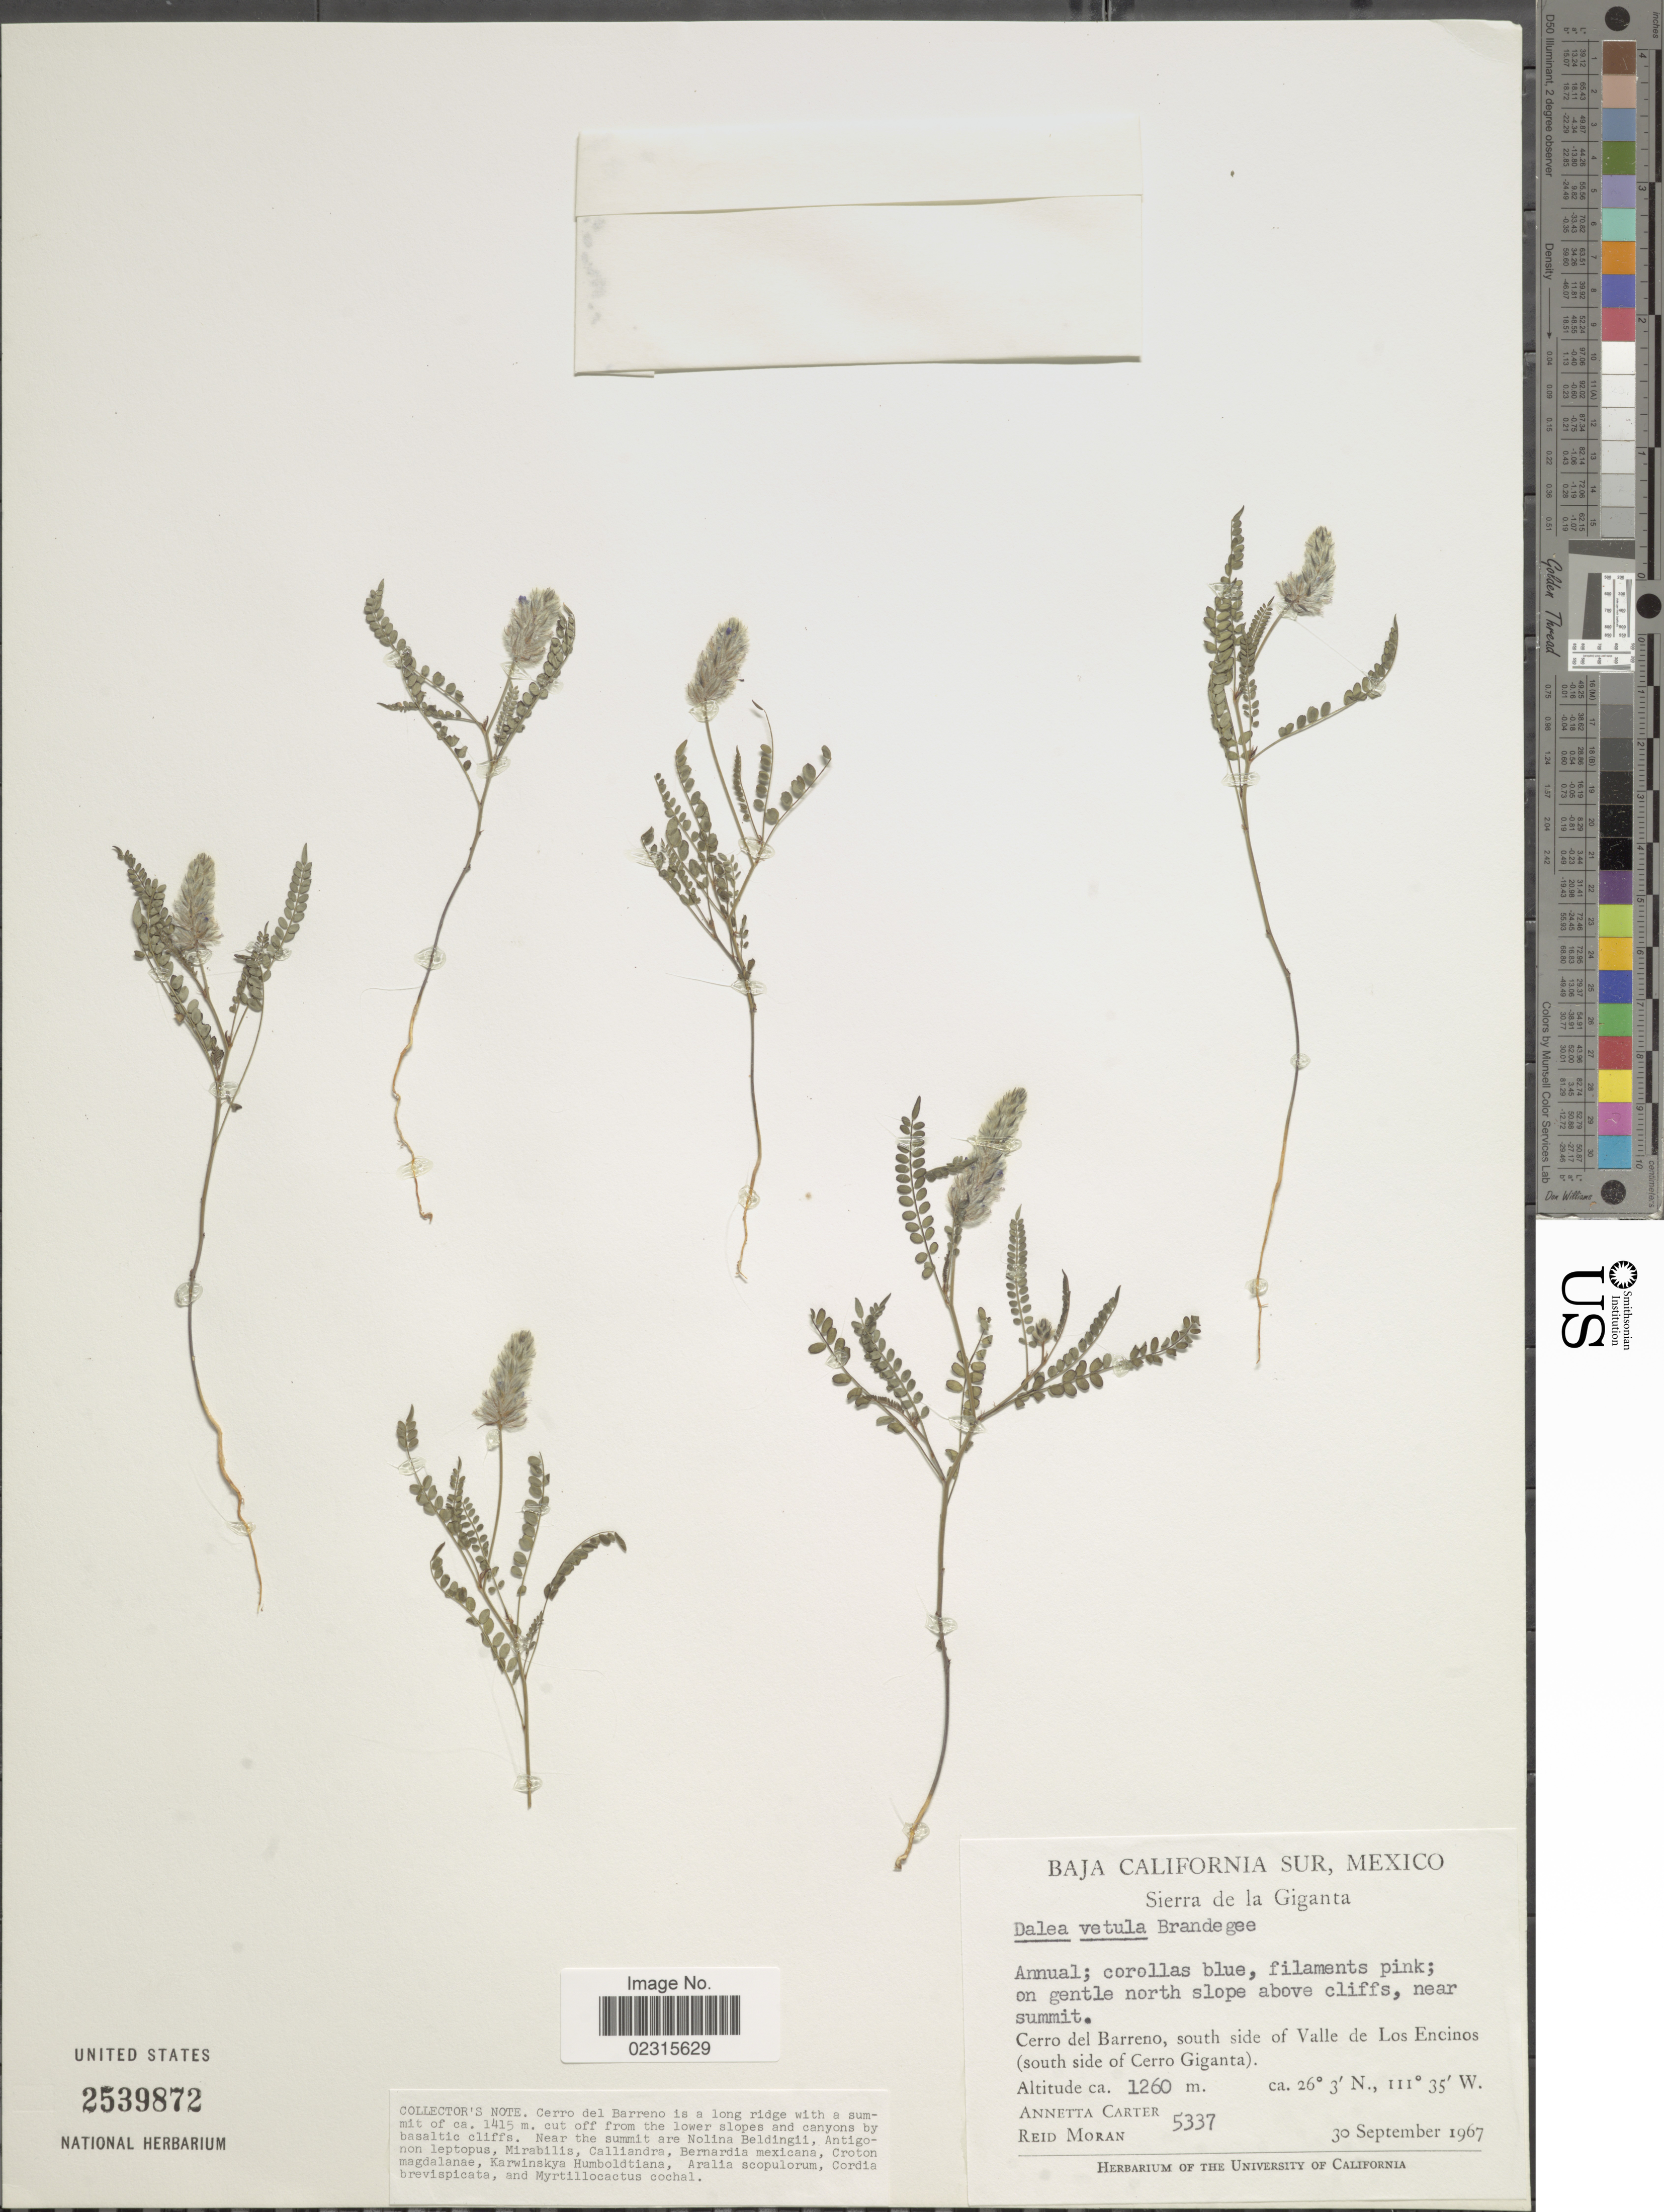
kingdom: Plantae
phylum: Tracheophyta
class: Magnoliopsida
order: Fabales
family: Fabaceae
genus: Marina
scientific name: Marina vetula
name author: (Brandegee) Barneby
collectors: A. Carter & R. V. Moran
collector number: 5337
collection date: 1967-09-30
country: Mexico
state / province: Baja California Sur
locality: Baja California Sur, Mexico, Cerro del Barrenco, south side of Valle de Los Encinos (South side of Cerro Giganta)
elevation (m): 1260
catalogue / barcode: US 2539872